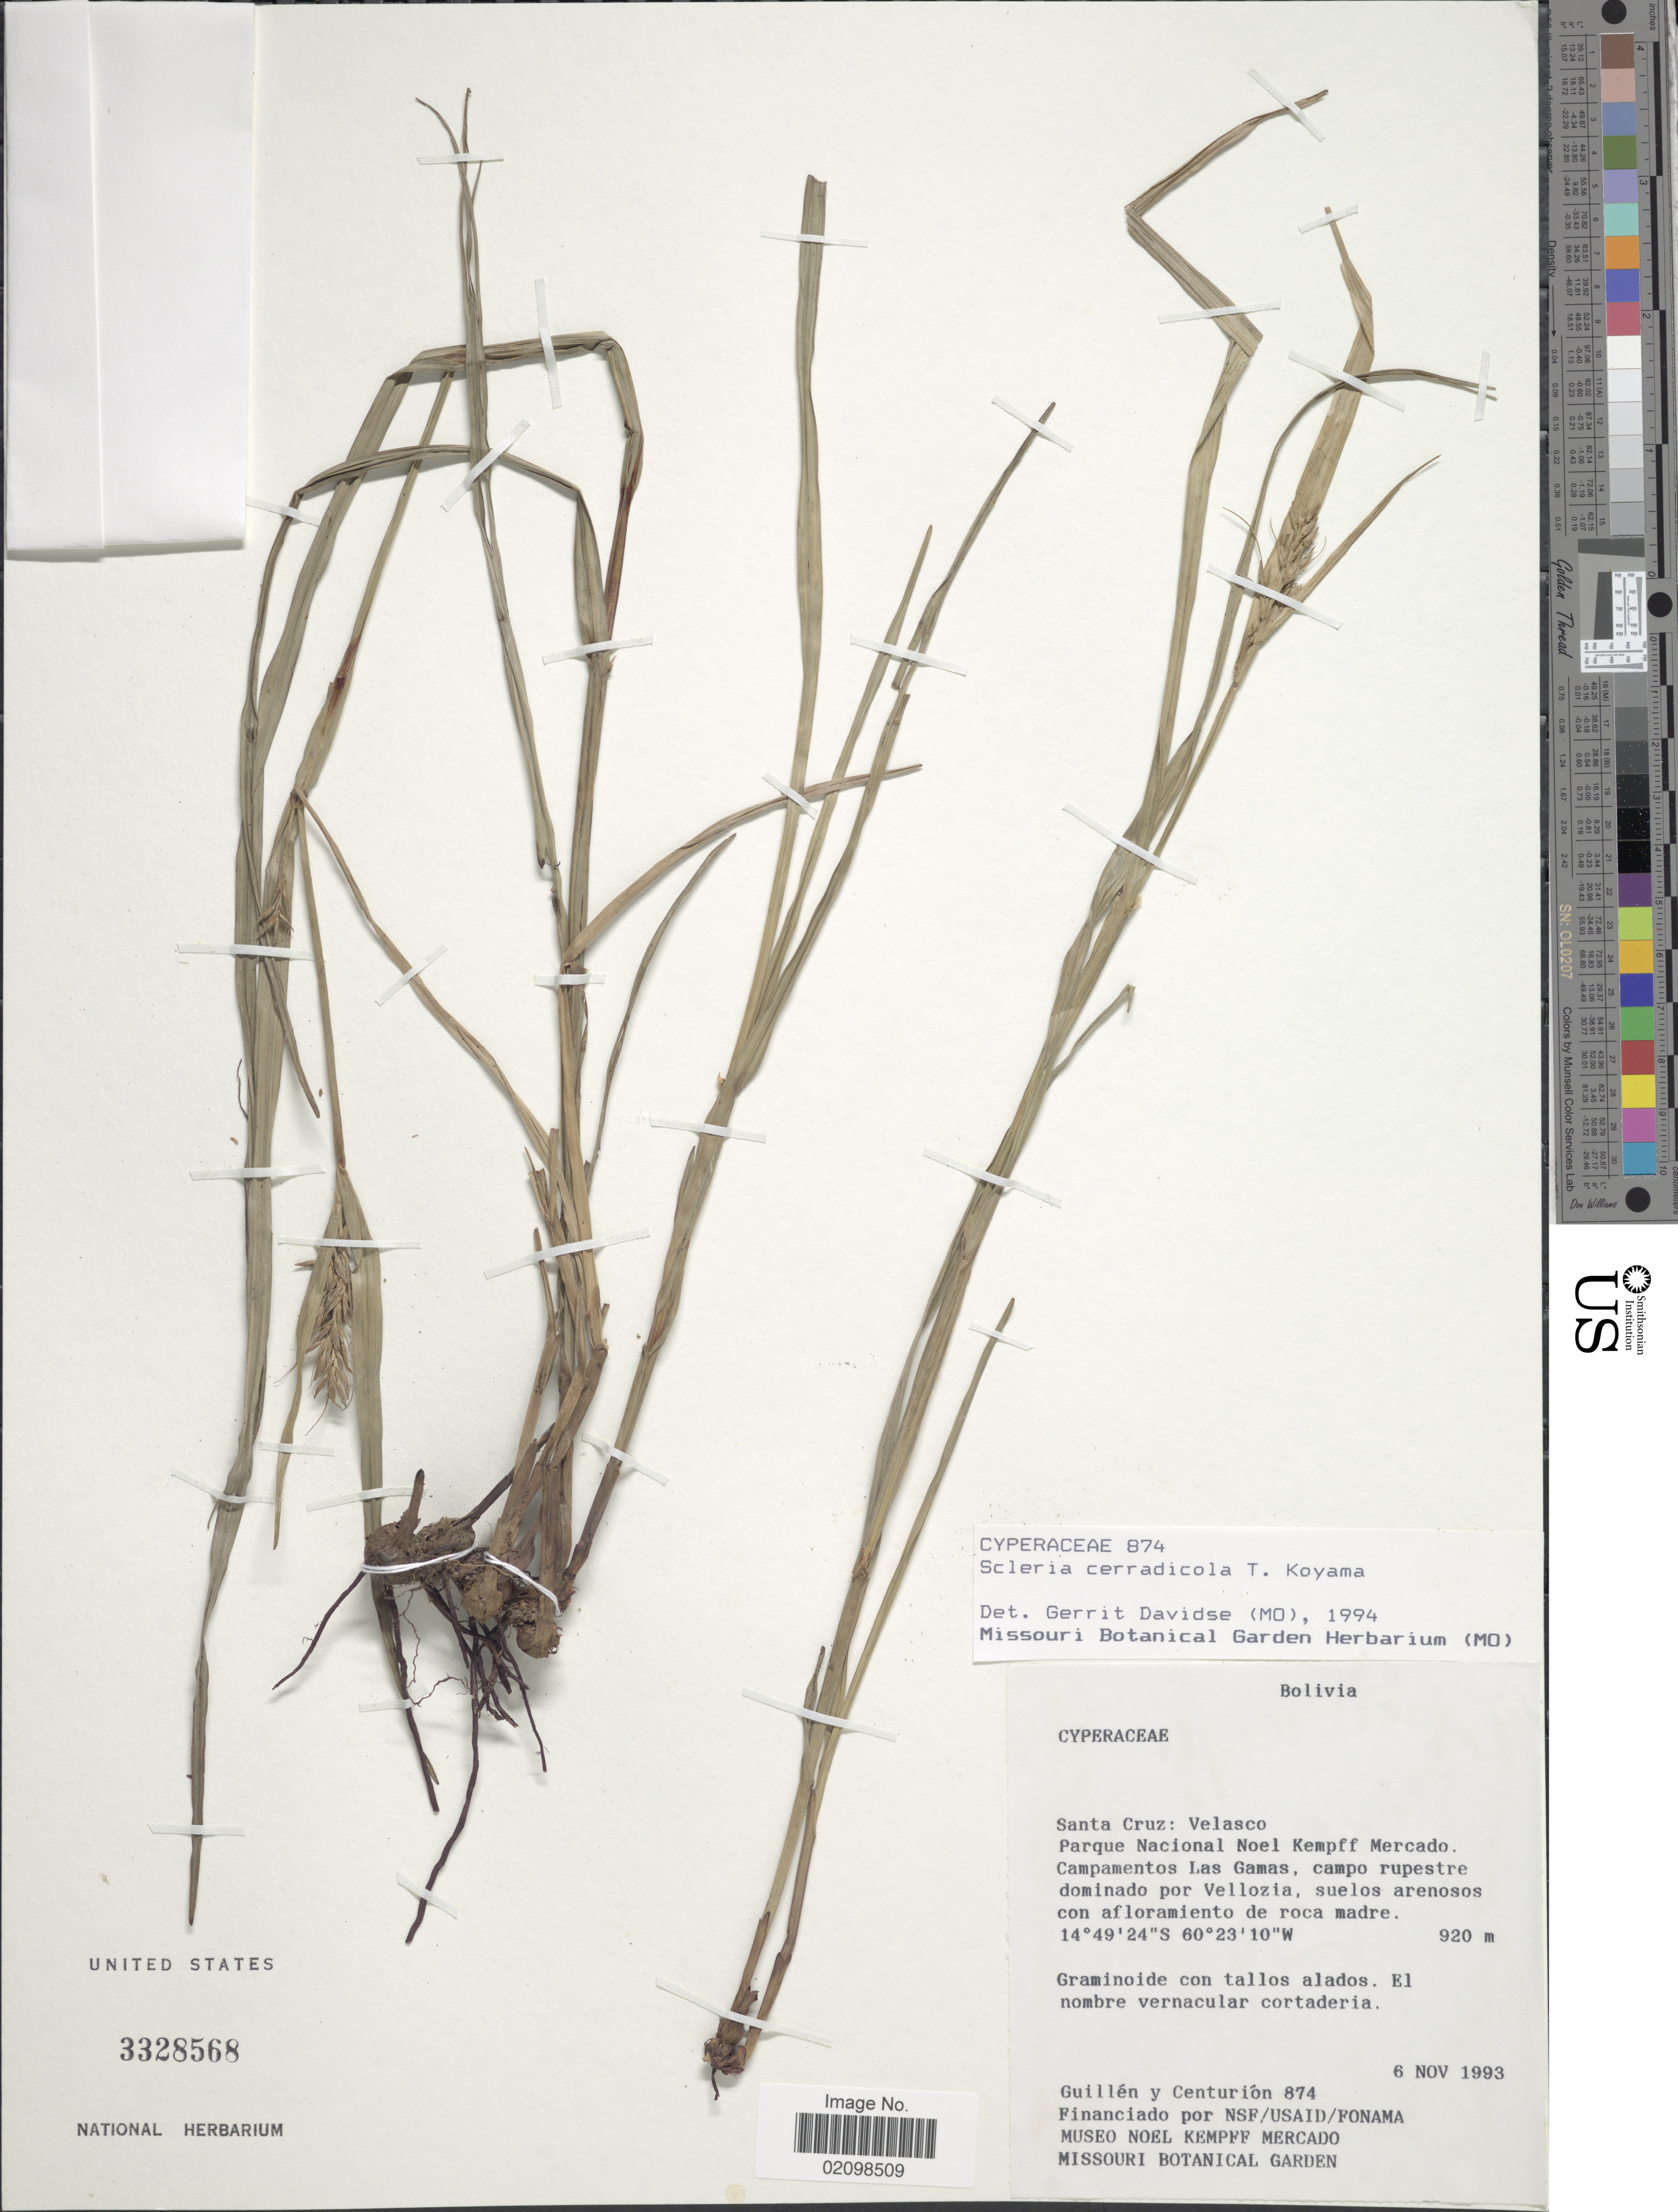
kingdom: Plantae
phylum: Tracheophyta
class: Liliopsida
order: Poales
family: Cyperaceae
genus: Scleria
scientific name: Scleria scabra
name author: Willd.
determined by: Bauters, K.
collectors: -- Guillen & Centurion, --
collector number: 874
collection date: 1993-11-06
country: Bolivia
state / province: Santa Cruz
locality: Santa Cruz: Velasco, Parque Nacional Noel Kempff Mercado. Campamentos Las Gamas. campo rupestre dominado por Vellozia, suleos arenosos con afloramiento de roca madre.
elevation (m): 920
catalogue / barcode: US 3328568